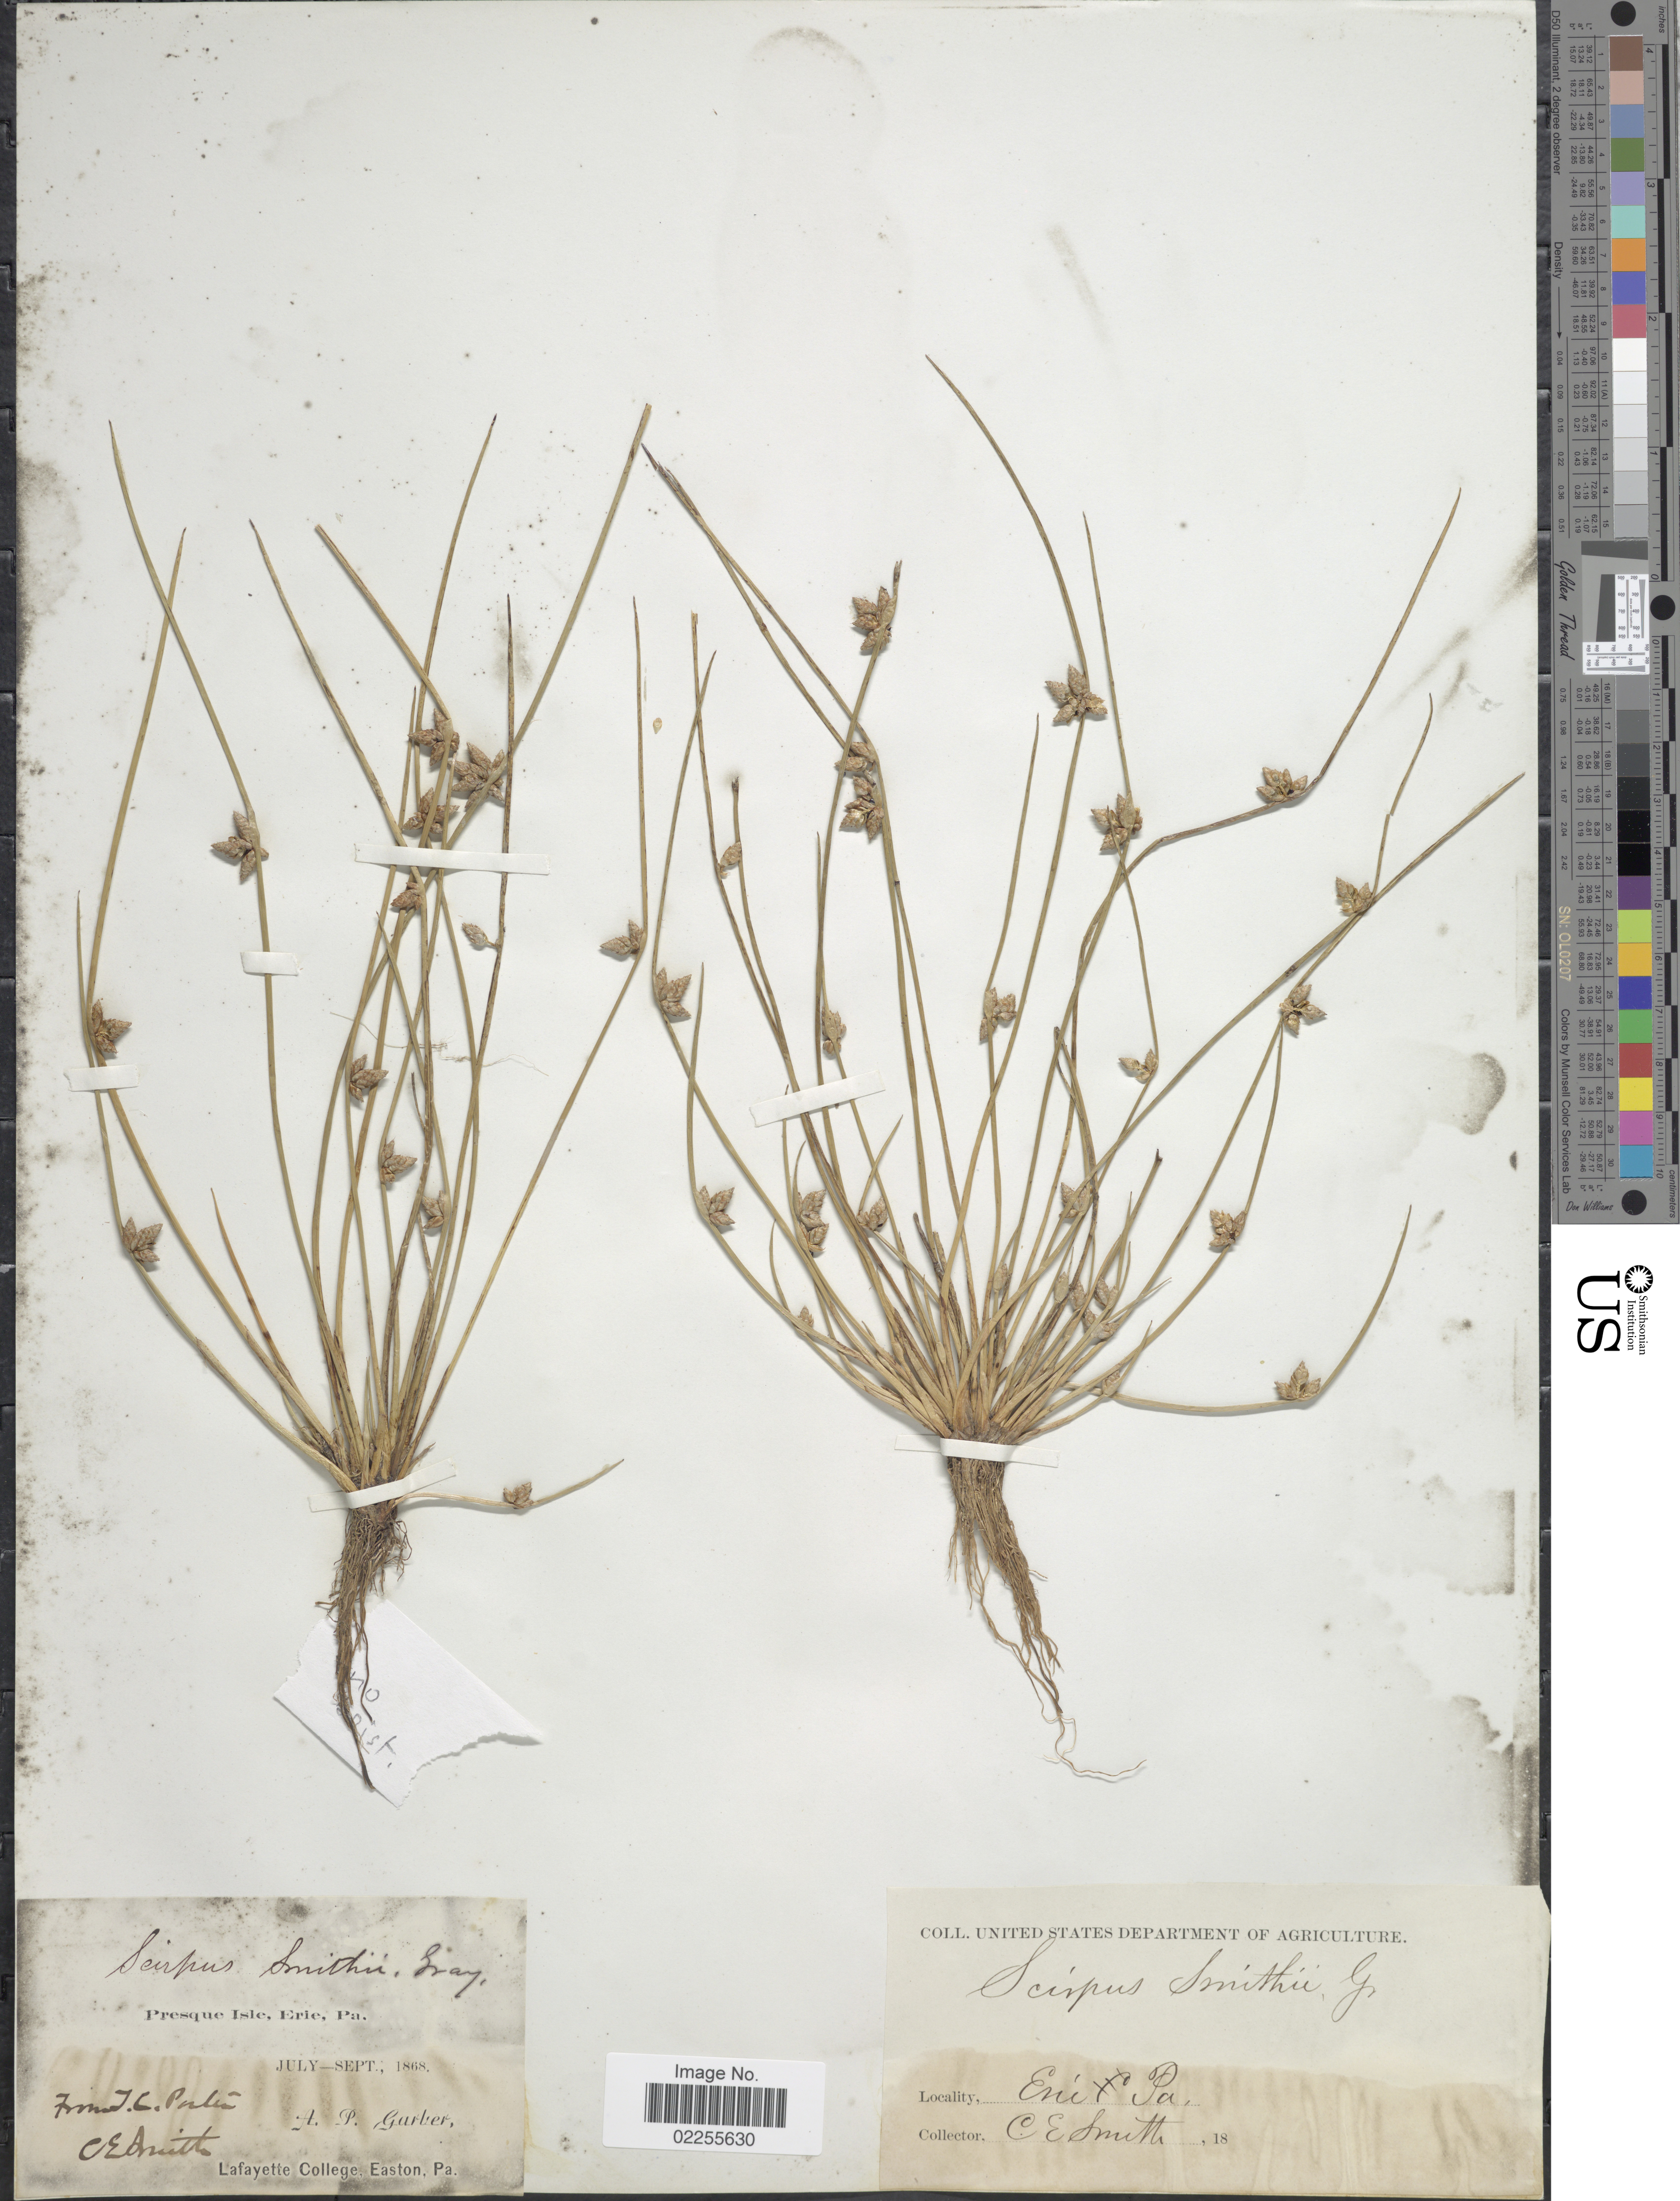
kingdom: Plantae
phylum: Tracheophyta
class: Liliopsida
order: Poales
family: Cyperaceae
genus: Schoenoplectus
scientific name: Schoenoplectus smithii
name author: (A. Gray) Soják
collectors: C. E. Smith Jr. & A. P. Garber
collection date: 1868-07/1868-09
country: United States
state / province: Pennsylvania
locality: Presque Isle, Erie